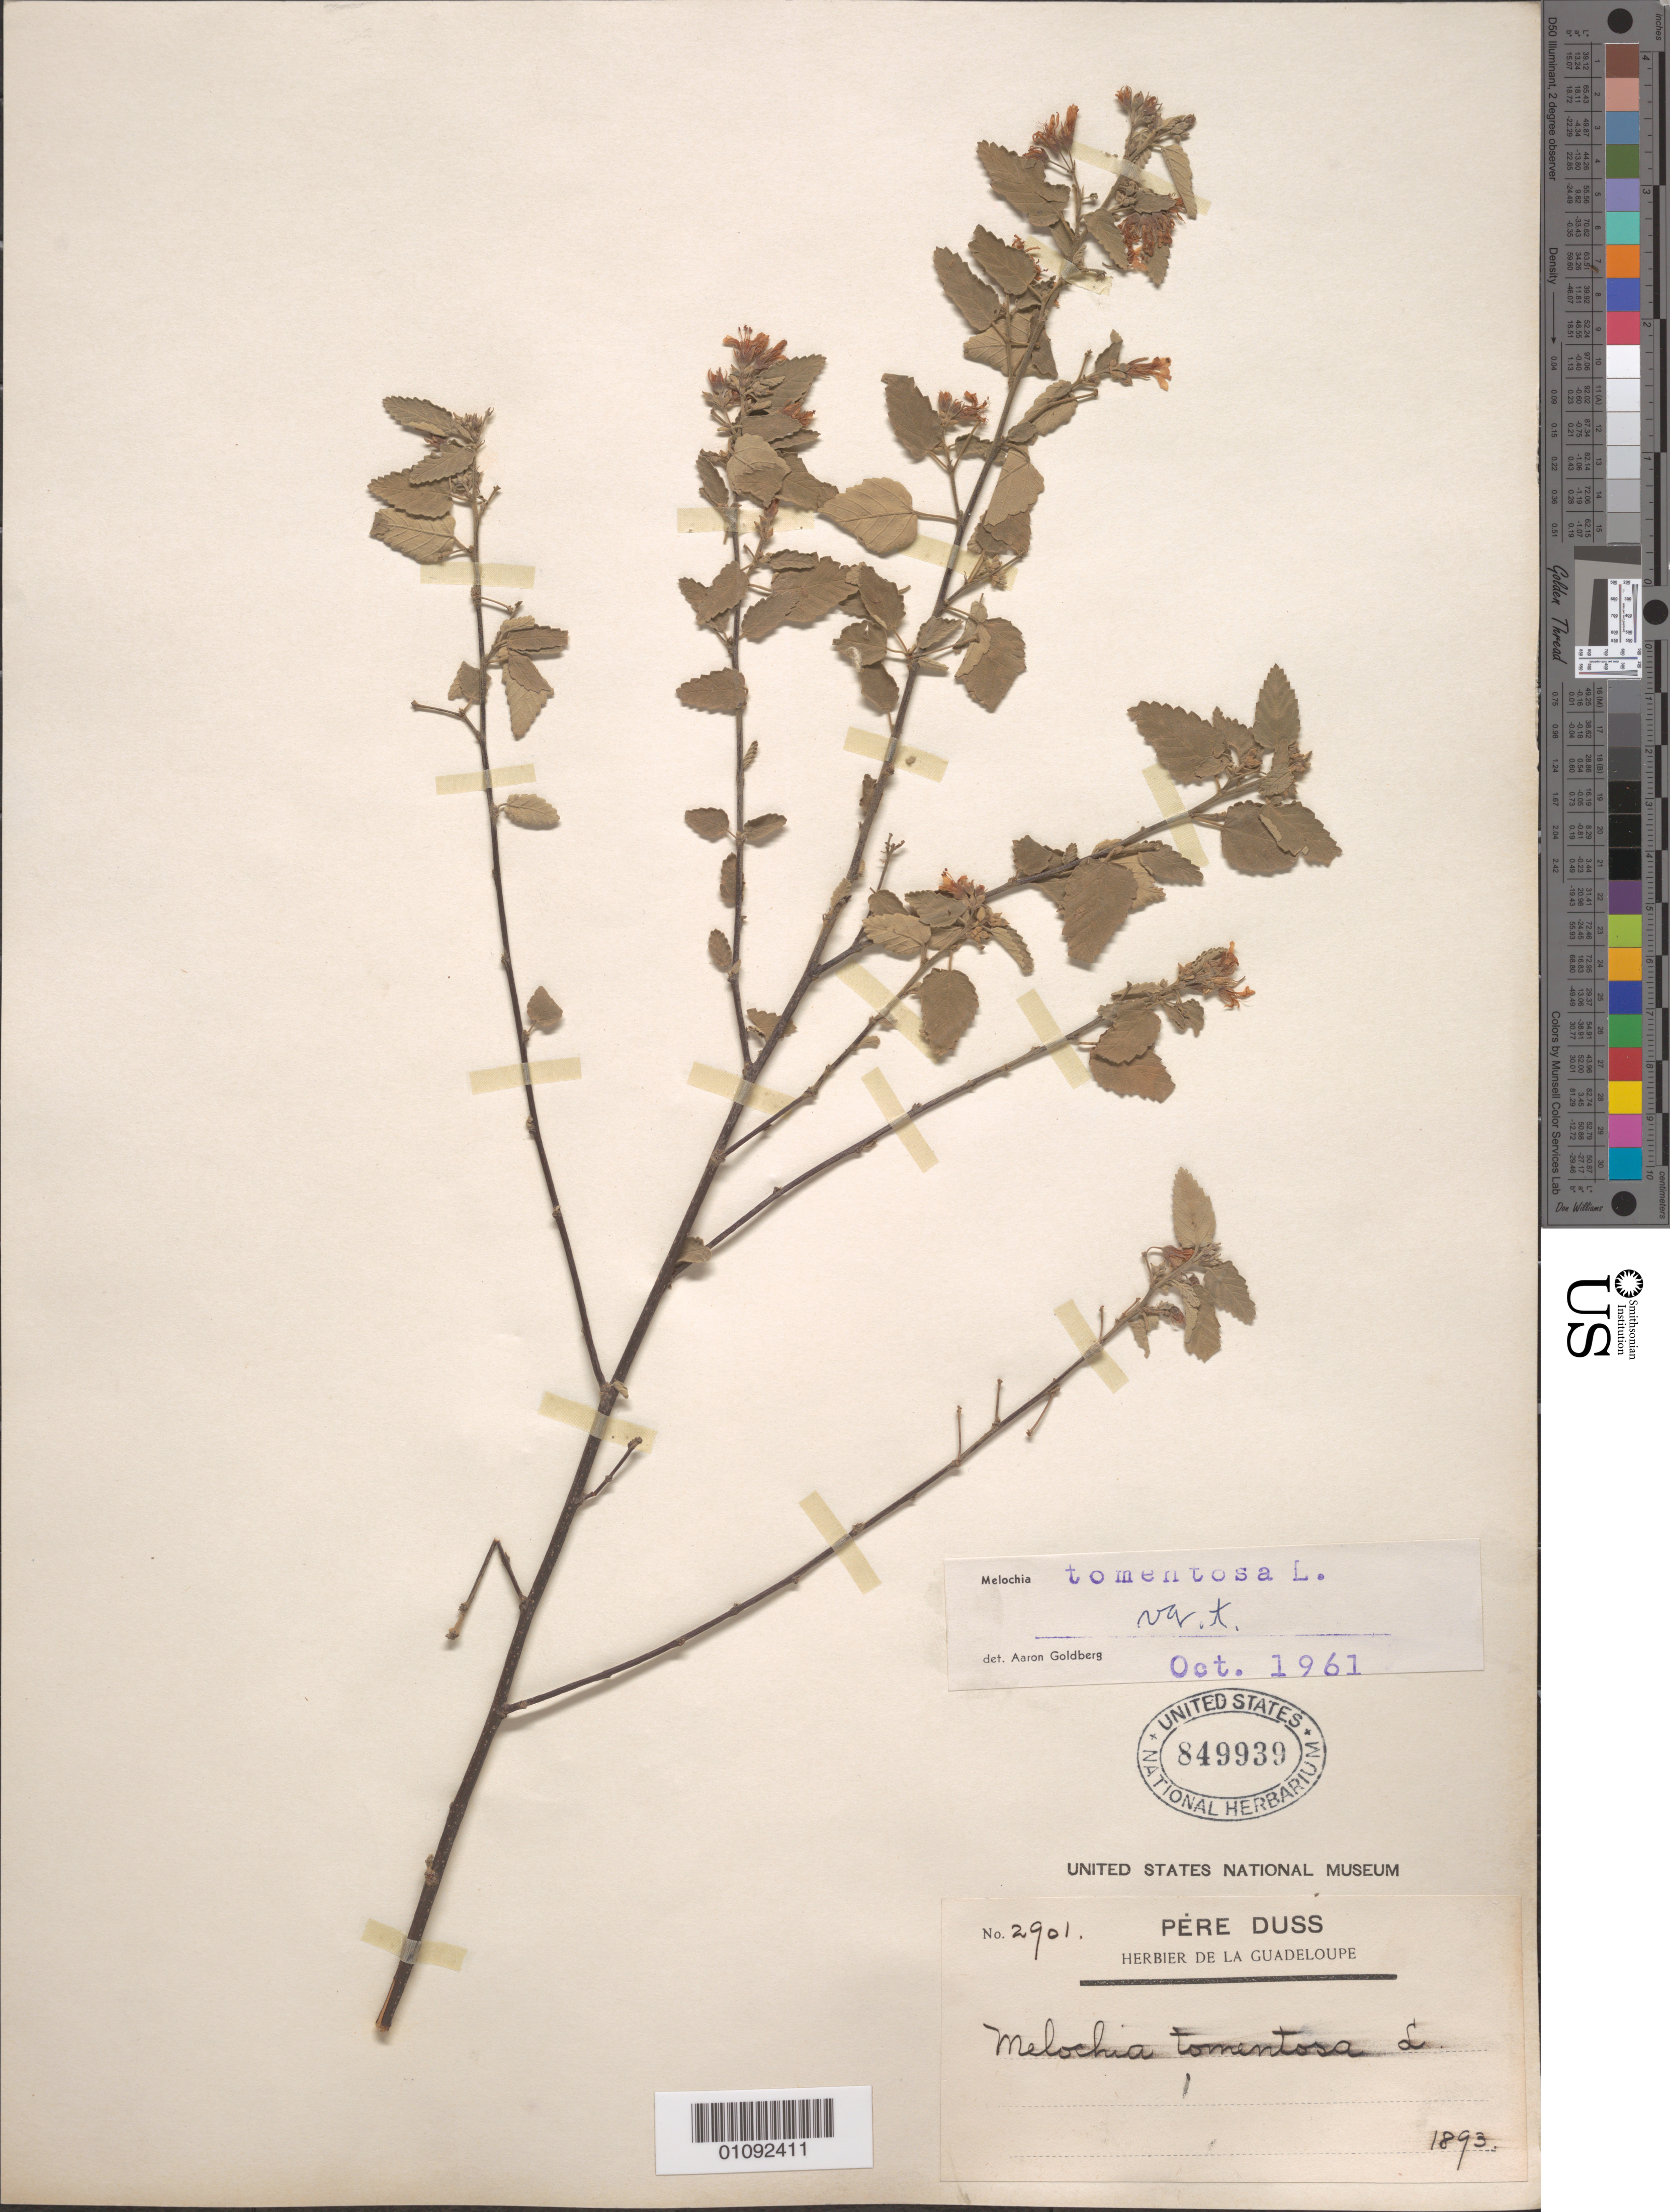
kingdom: Plantae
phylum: Tracheophyta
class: Magnoliopsida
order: Malvales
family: Malvaceae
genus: Melochia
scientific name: Melochia tomentosa var. tomentosa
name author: L.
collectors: Père Duss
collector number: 2901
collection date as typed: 1893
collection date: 1893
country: Guadeloupe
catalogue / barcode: US 849939